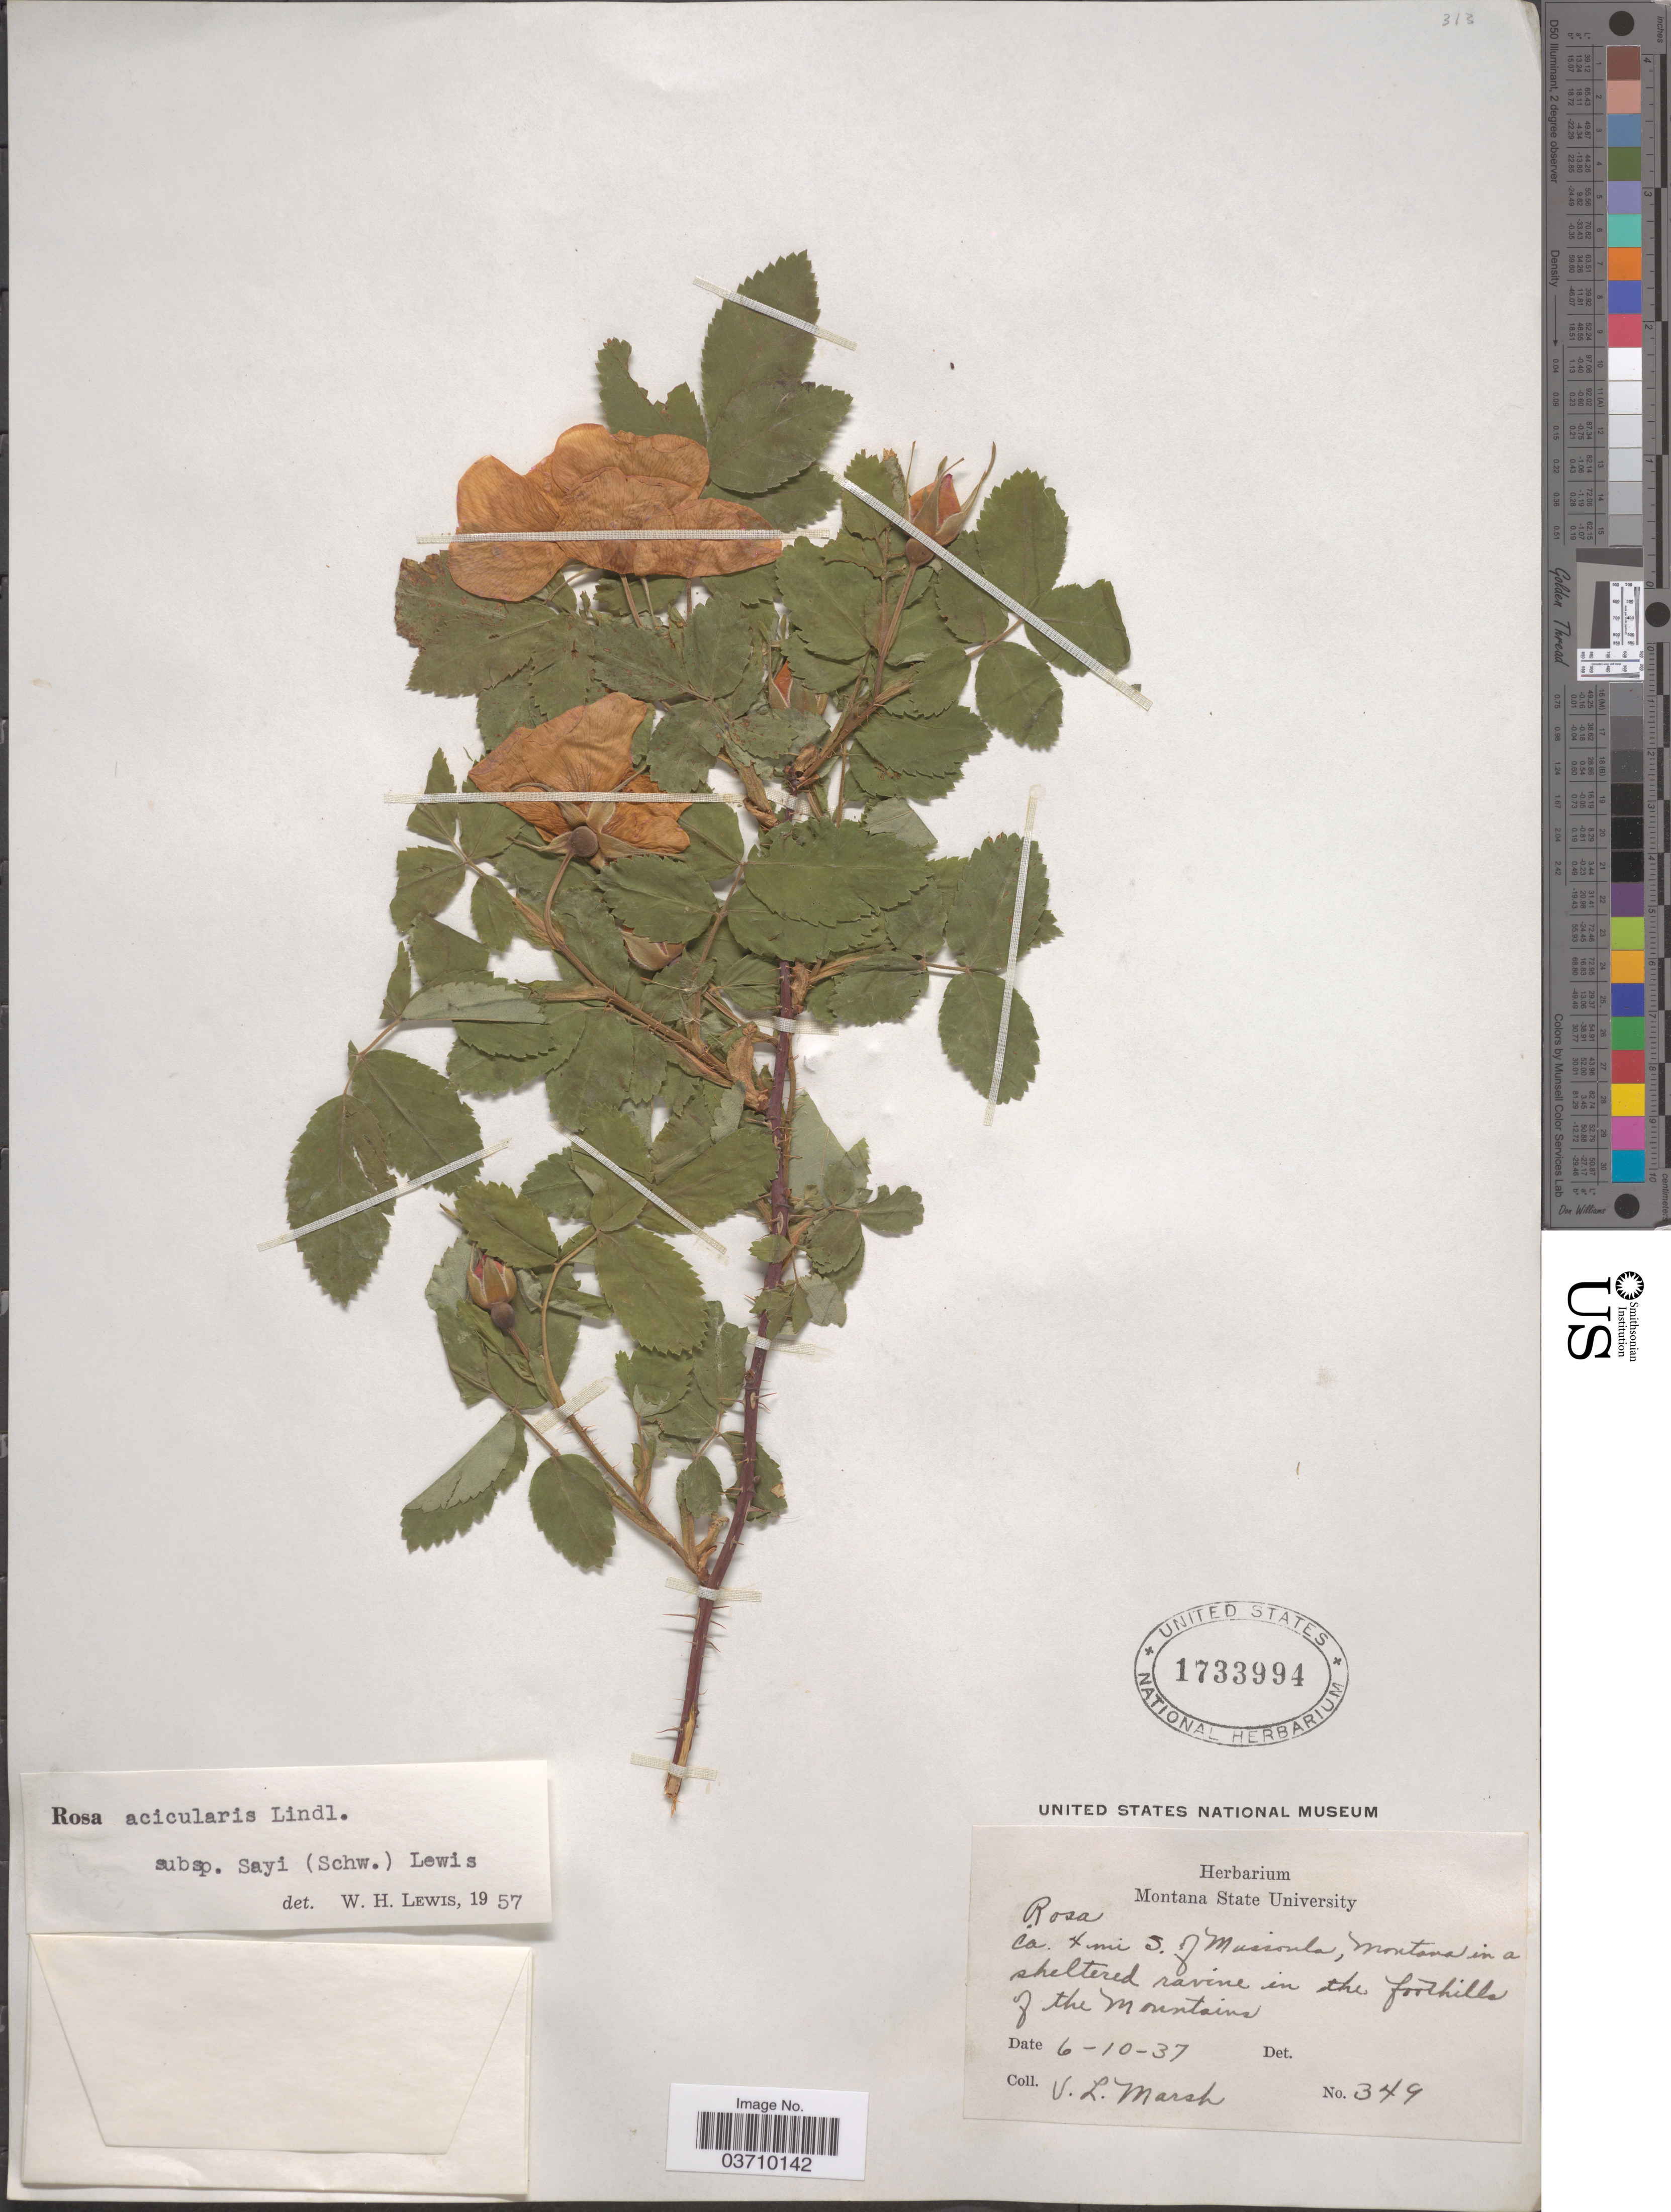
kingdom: Plantae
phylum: Tracheophyta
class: Magnoliopsida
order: Rosales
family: Rosaceae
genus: Rosa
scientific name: Rosa acicularis var. sayi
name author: (Schwein.) Rehder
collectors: V. L. Marsh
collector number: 349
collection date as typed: Transcribed d/m/y: 10/6/37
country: United States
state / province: Montana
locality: Ca. 4 mi S. of Mussoula, Montana in a sheltered ravine in the foothills of the Mountains.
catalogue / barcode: US 1733994